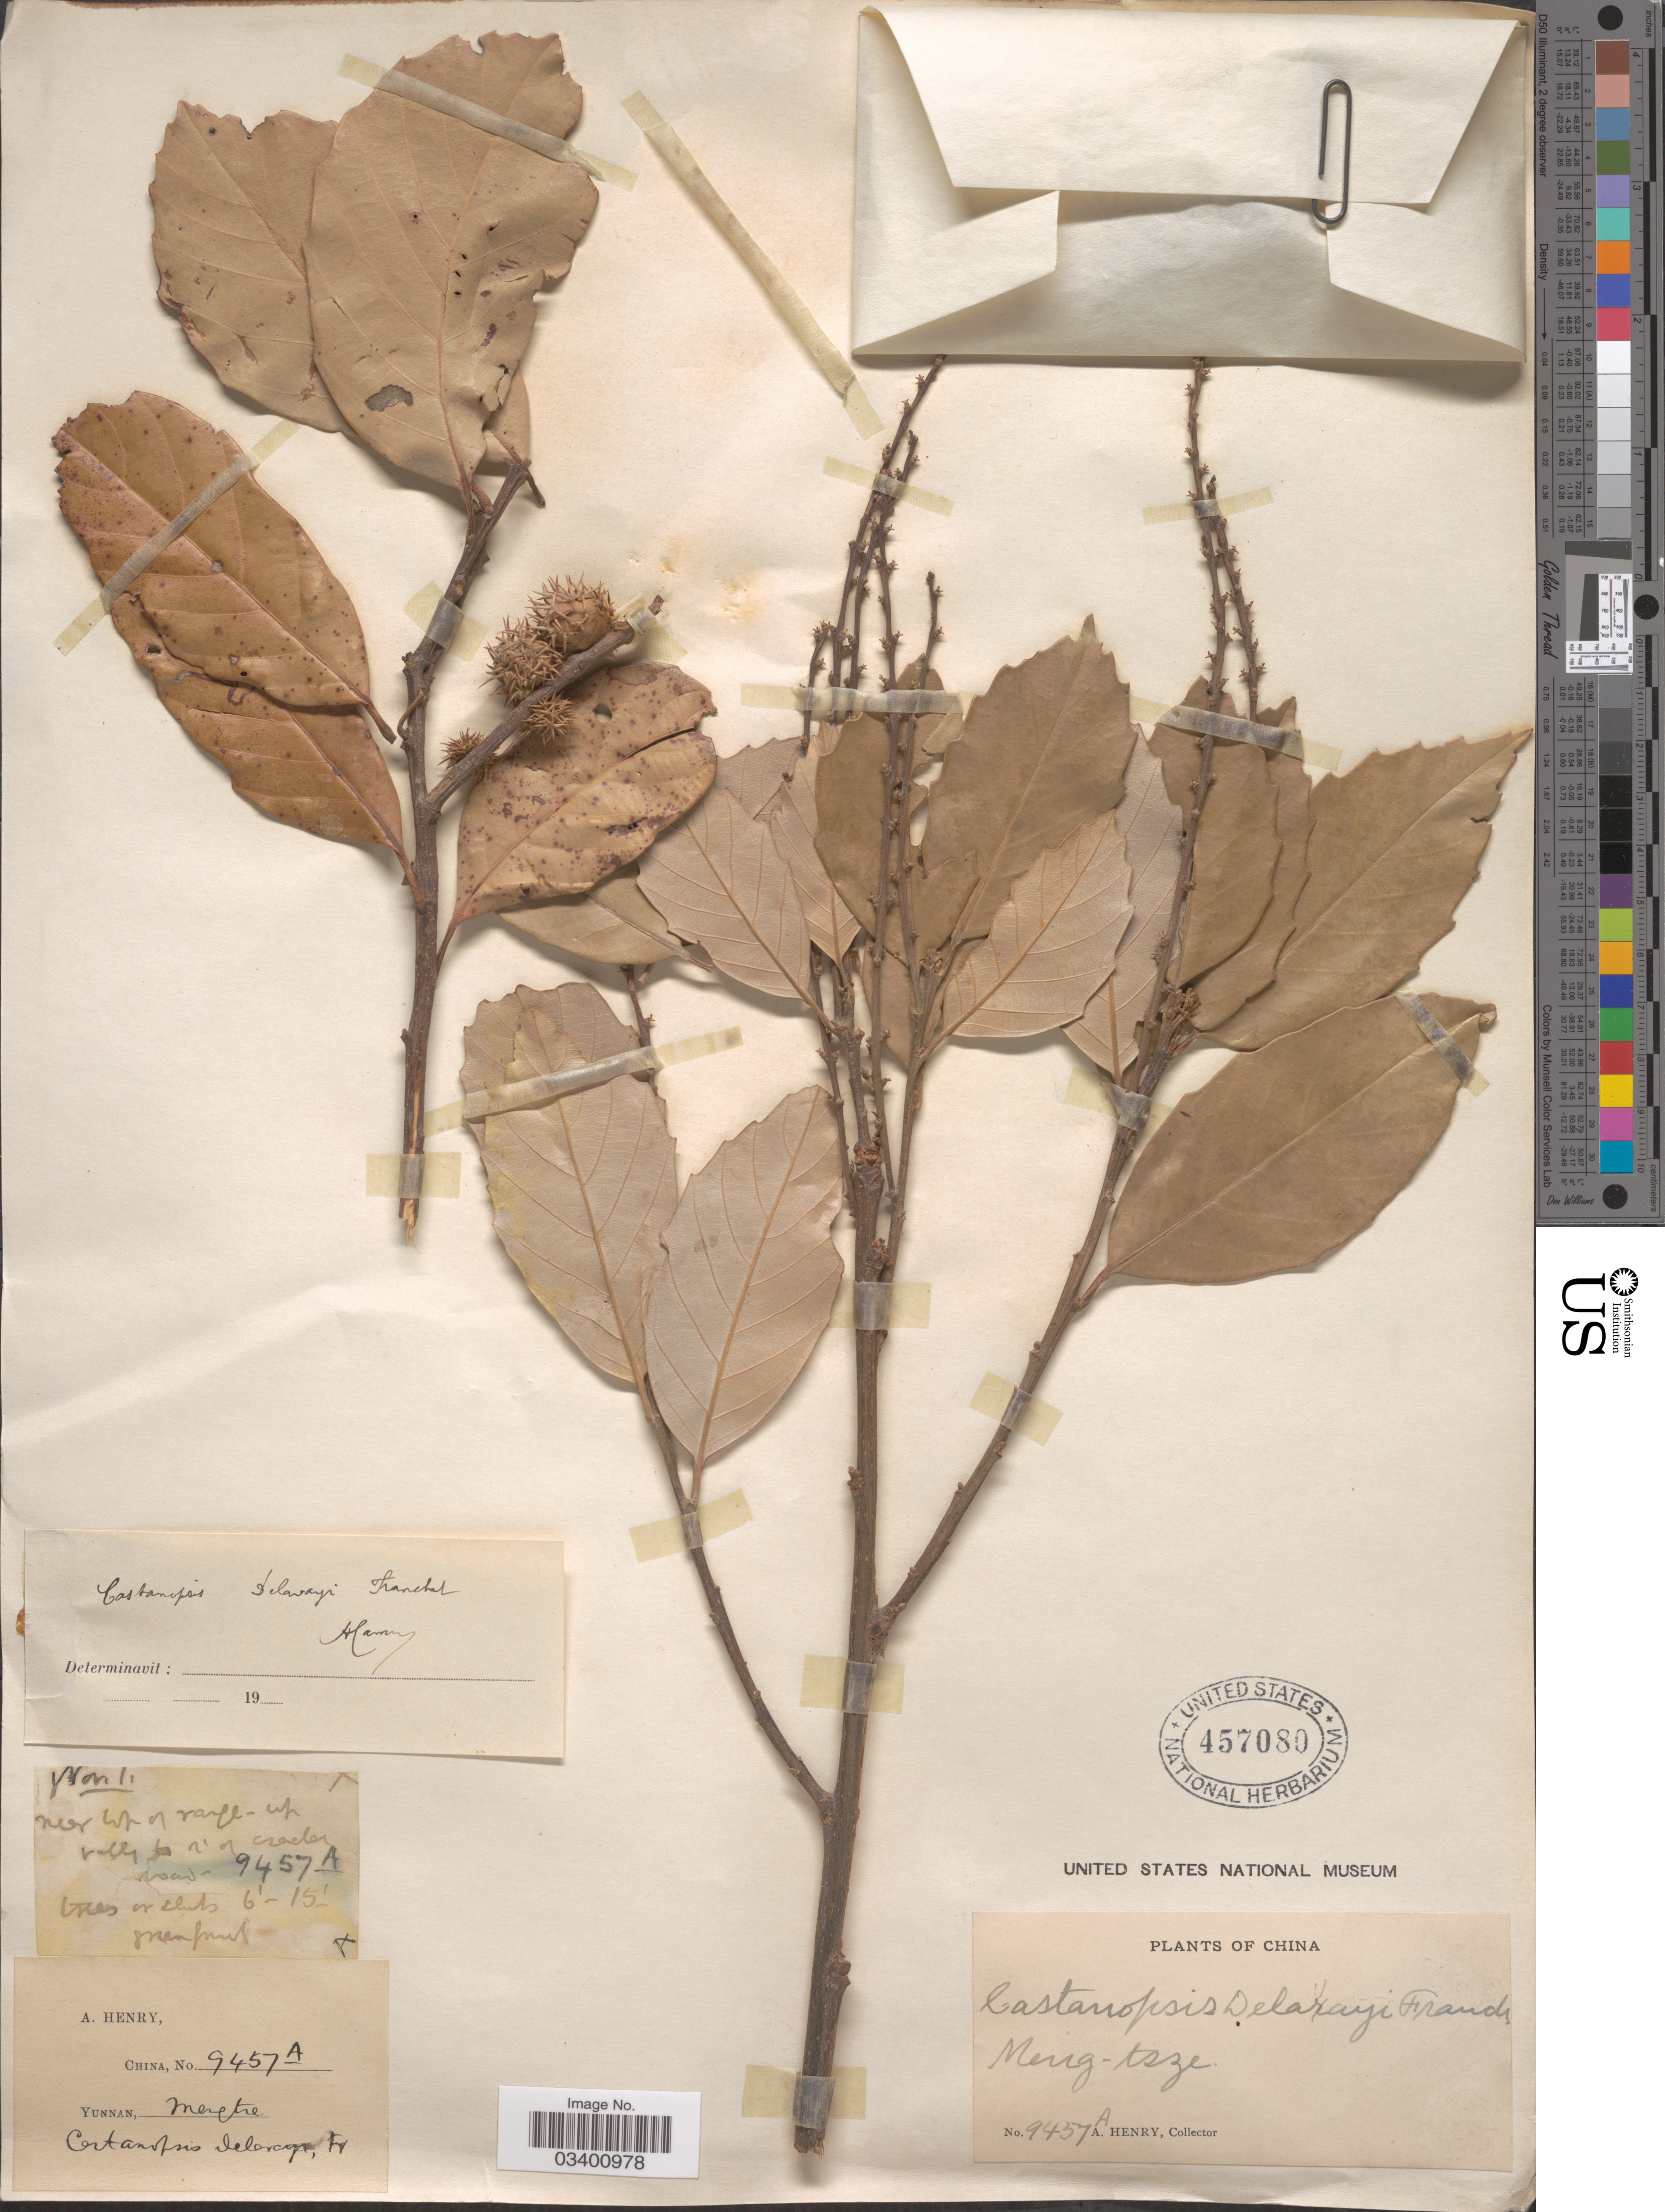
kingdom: Plantae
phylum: Tracheophyta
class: Magnoliopsida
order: Fagales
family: Fagaceae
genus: Castanopsis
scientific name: Castanopsis delavayi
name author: Franch.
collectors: A. Henry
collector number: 9457 A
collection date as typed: Transcribed d/m/y: /11/1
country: China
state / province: Yunnan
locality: Meng-tsze. Near top of range - up valley to n asancler road.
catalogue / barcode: US 457080